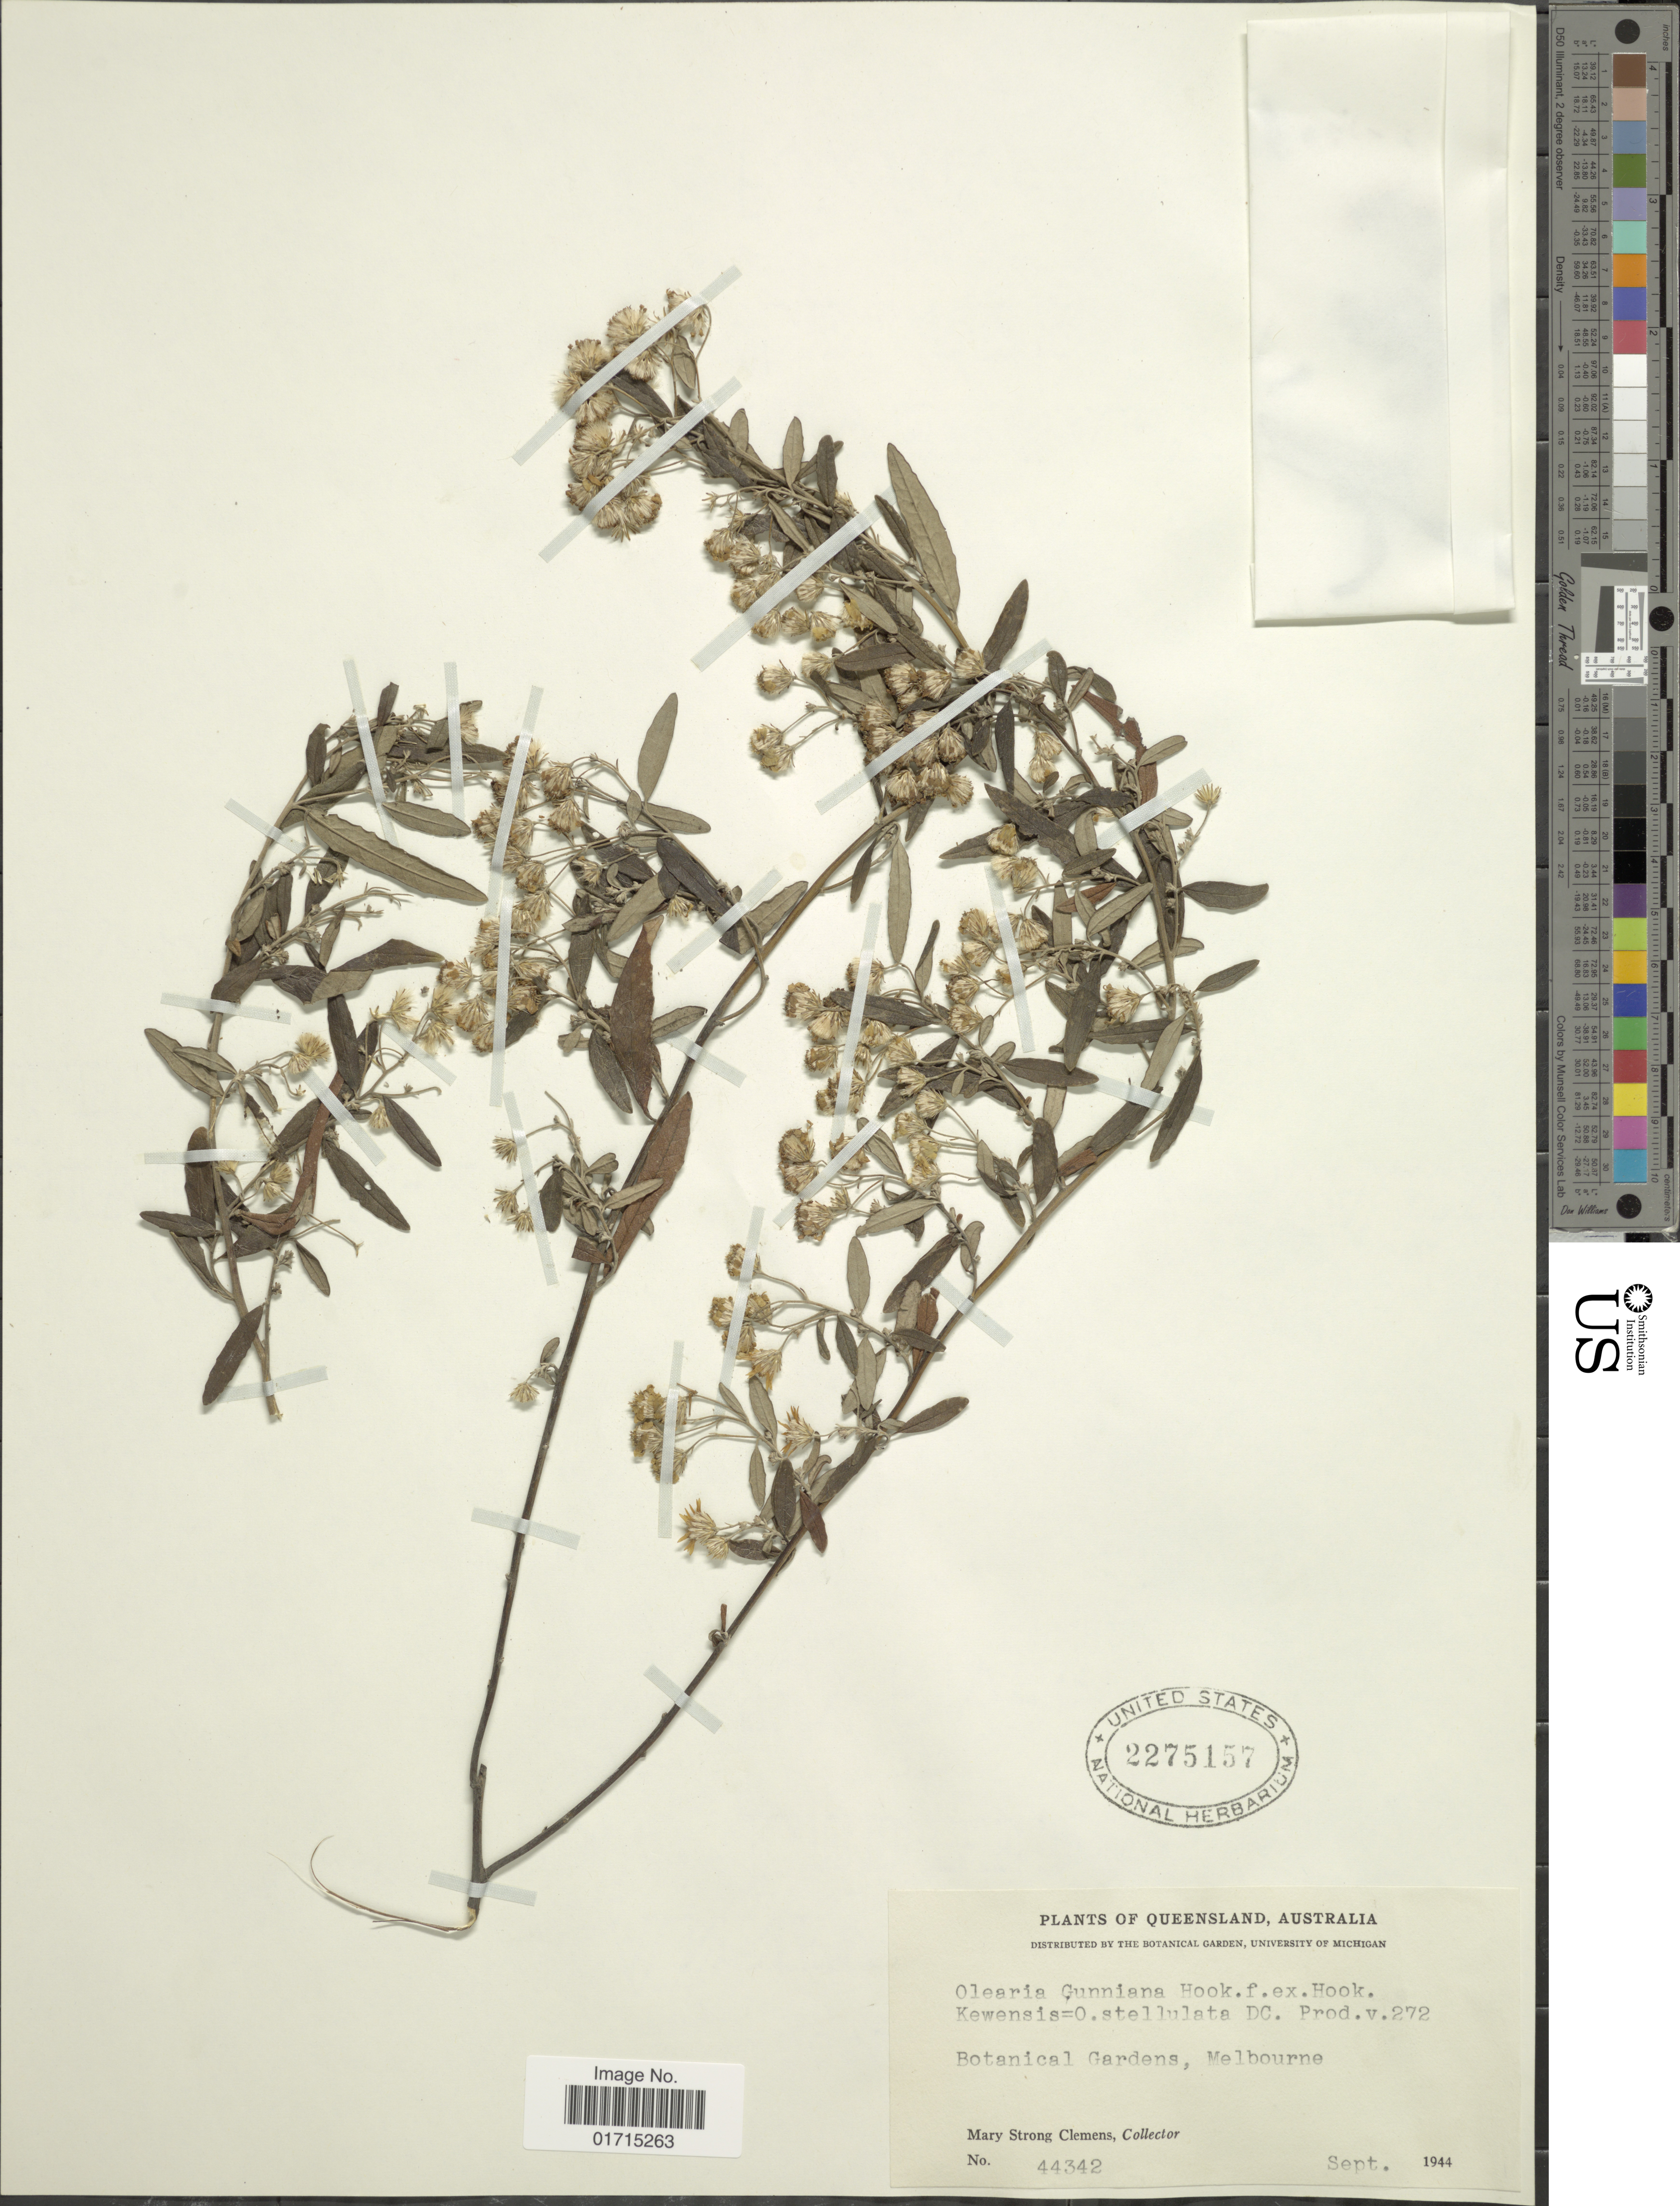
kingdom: Plantae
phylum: Tracheophyta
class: Magnoliopsida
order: Asterales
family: Asteraceae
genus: Olearia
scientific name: Olearia gunniana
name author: (DC.) Hook. f.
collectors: M. S. Clemens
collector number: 44342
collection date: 1944-09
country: Australia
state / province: Queensland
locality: Queensland, Australia. Botanical Gardens, Melbourne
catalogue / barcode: US 2275157